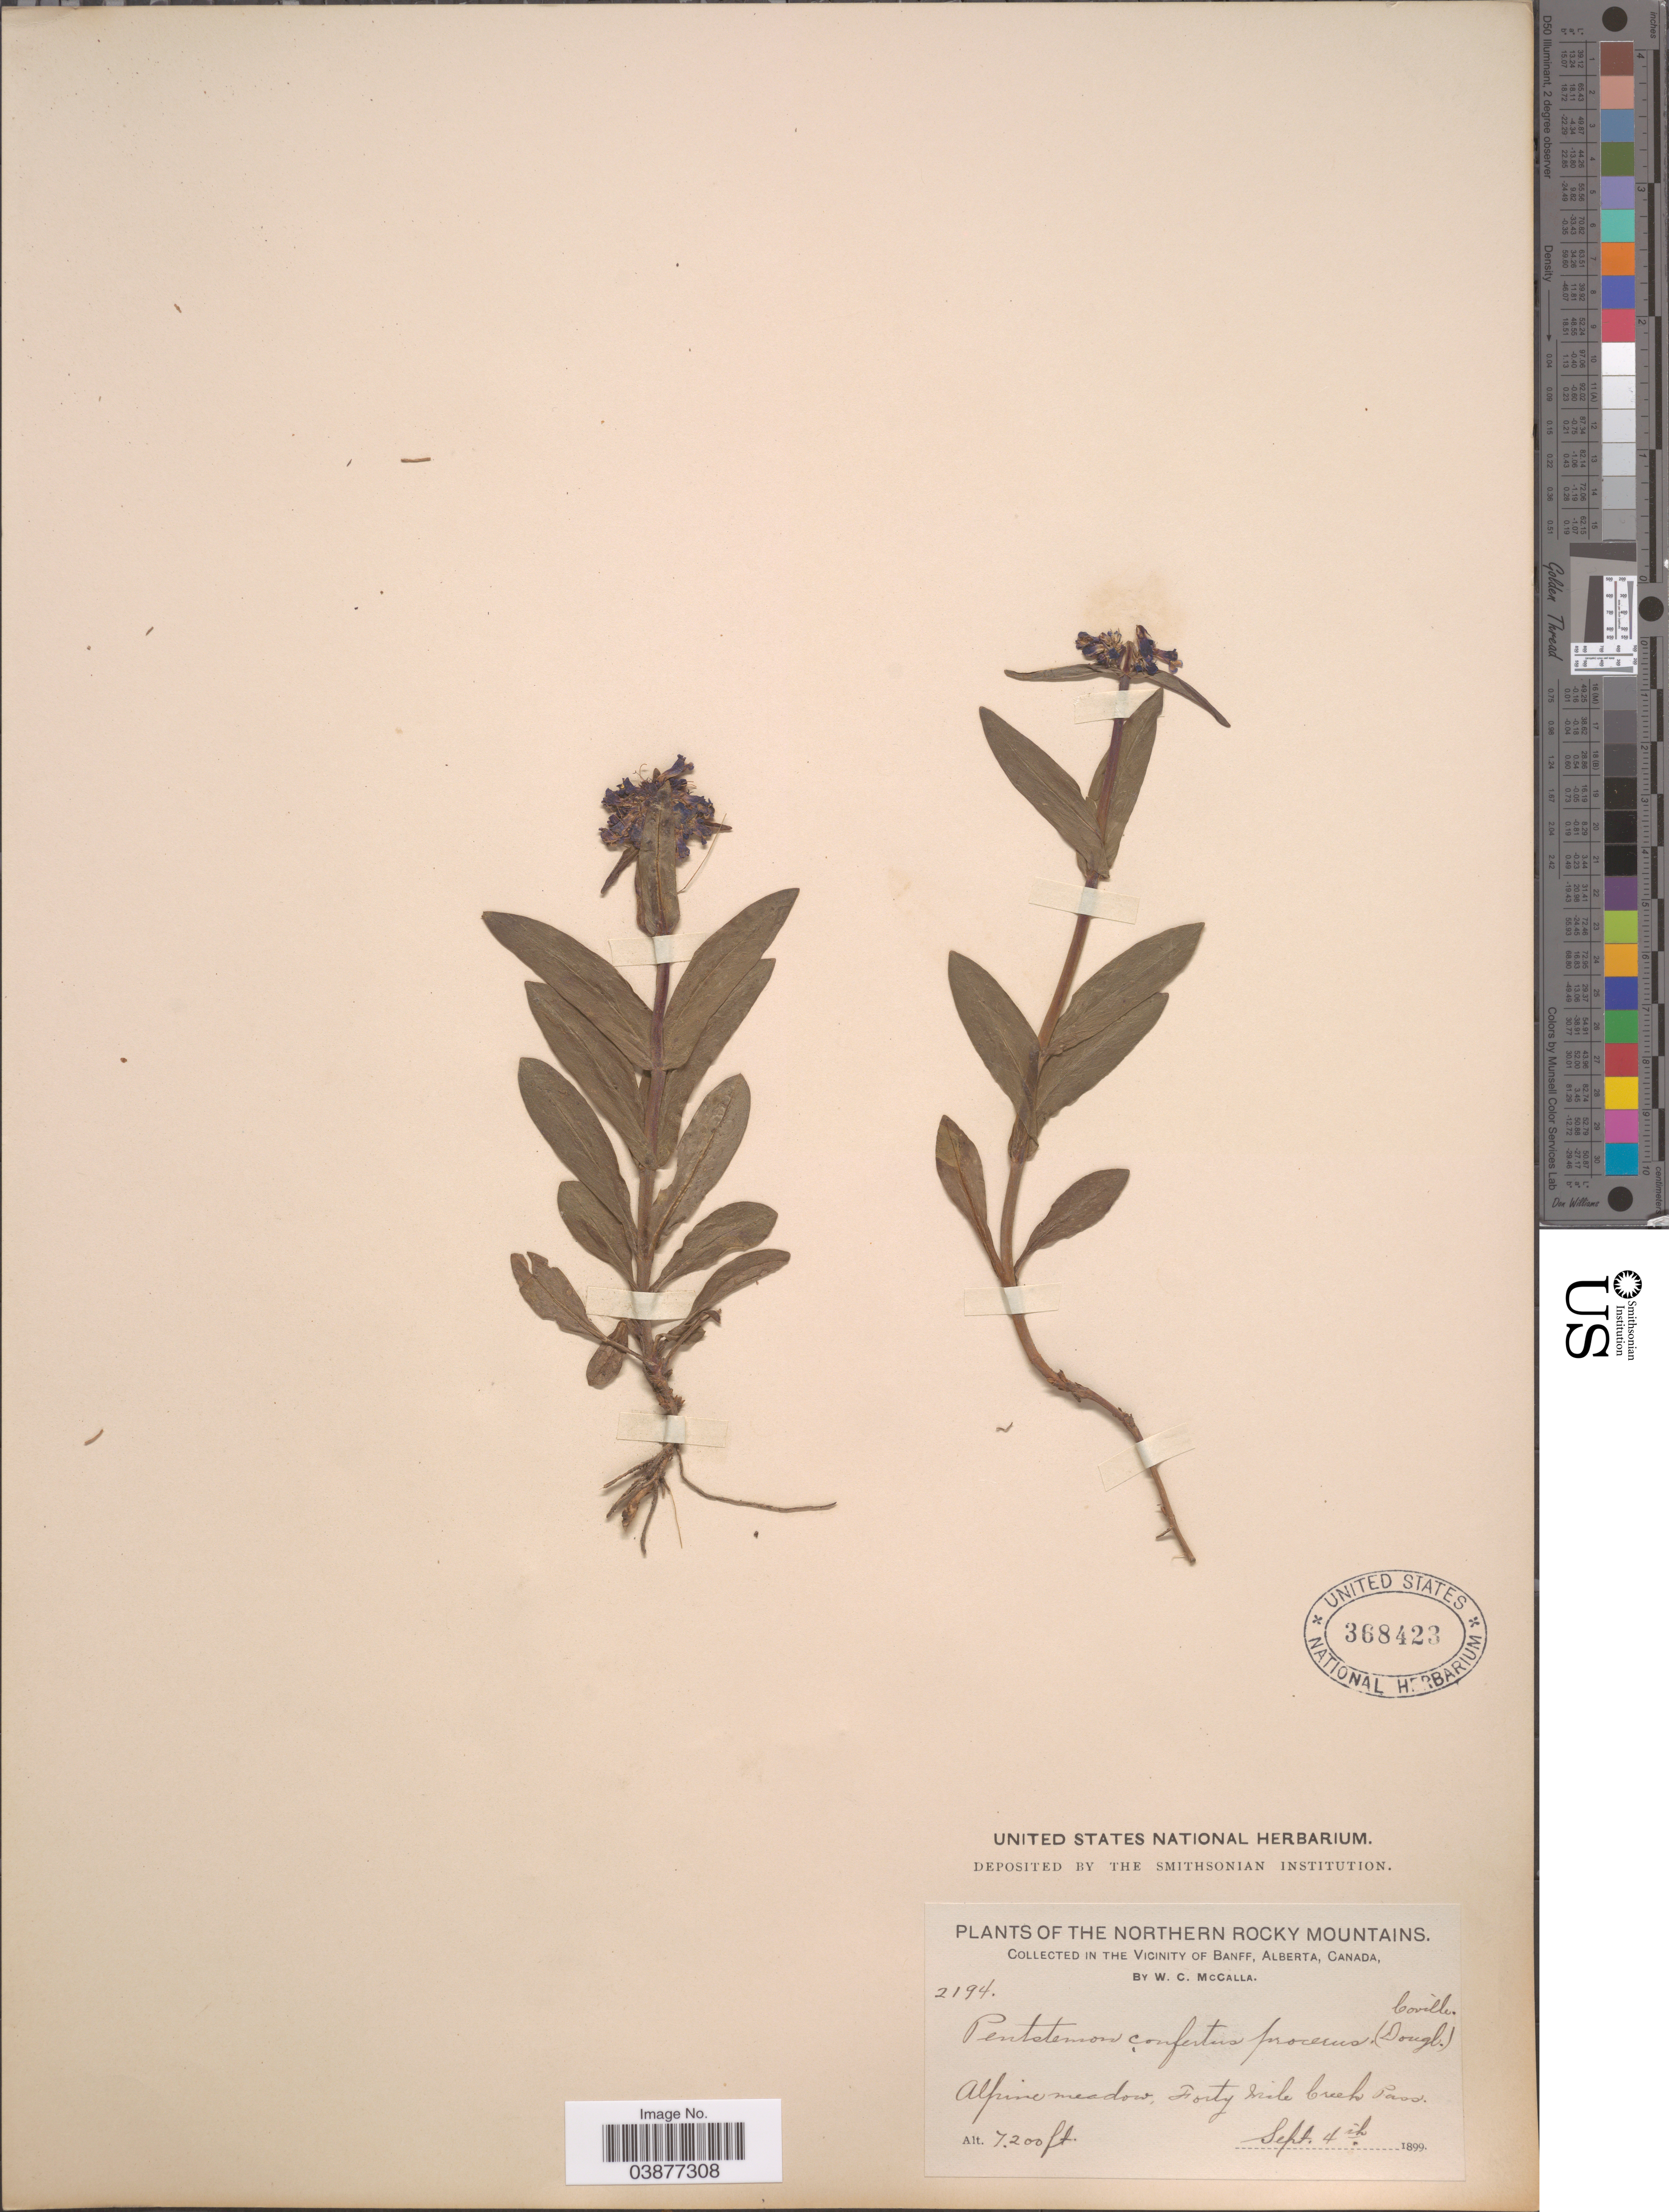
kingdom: Plantae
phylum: Tracheophyta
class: Magnoliopsida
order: Lamiales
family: Plantaginaceae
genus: Penstemon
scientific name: Penstemon procerus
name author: Douglas ex Graham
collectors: W. McCalla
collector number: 2194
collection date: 1899-09-04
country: Canada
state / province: Alberta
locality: Northern Rocky Mountains. Vicinity of Banff. Forty Mile Creek Pass.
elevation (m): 2195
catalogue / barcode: US 368423